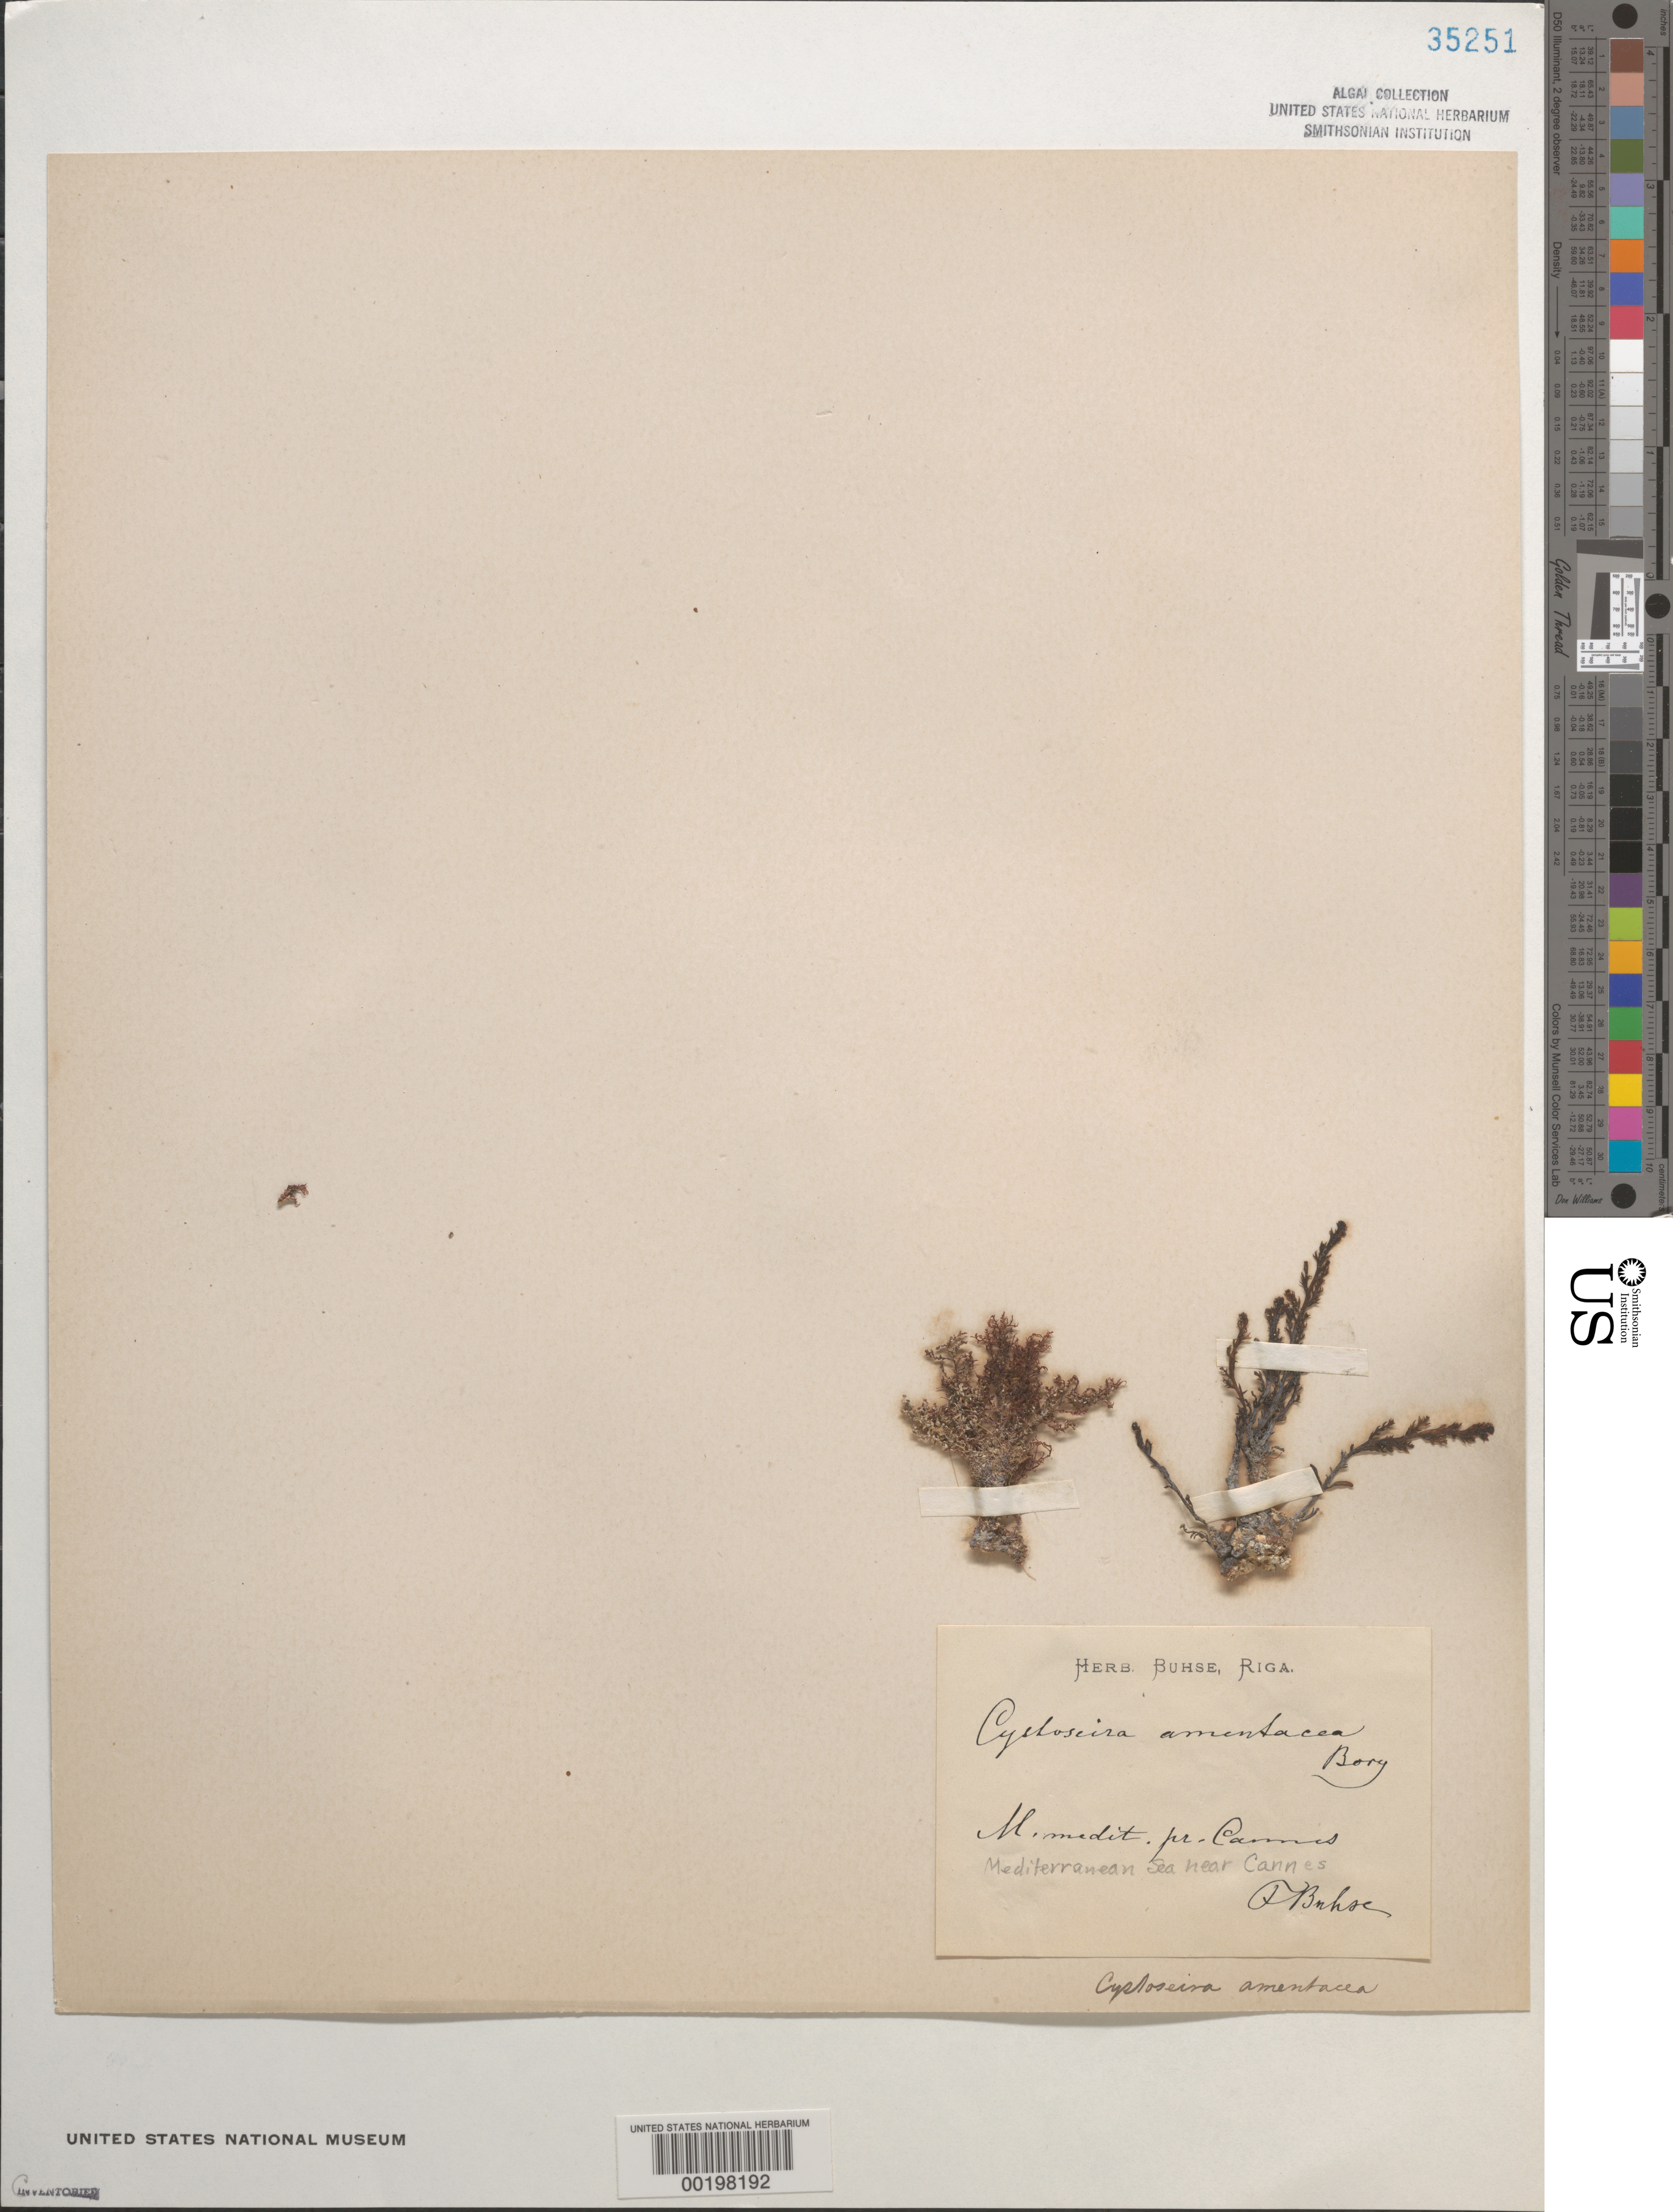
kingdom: Chromista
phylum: Ochrophyta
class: Phaeophyceae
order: Fucales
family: Sargassaceae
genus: Ericaria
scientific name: Ericaria amentacea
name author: (C. Agardh) Molinari & Guiry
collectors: F. Buhse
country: France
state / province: Provence-Alpes-Côte d'Azur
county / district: Alpes-Maritimes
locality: Mediterranean Sea near Cannes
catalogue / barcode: US 35251